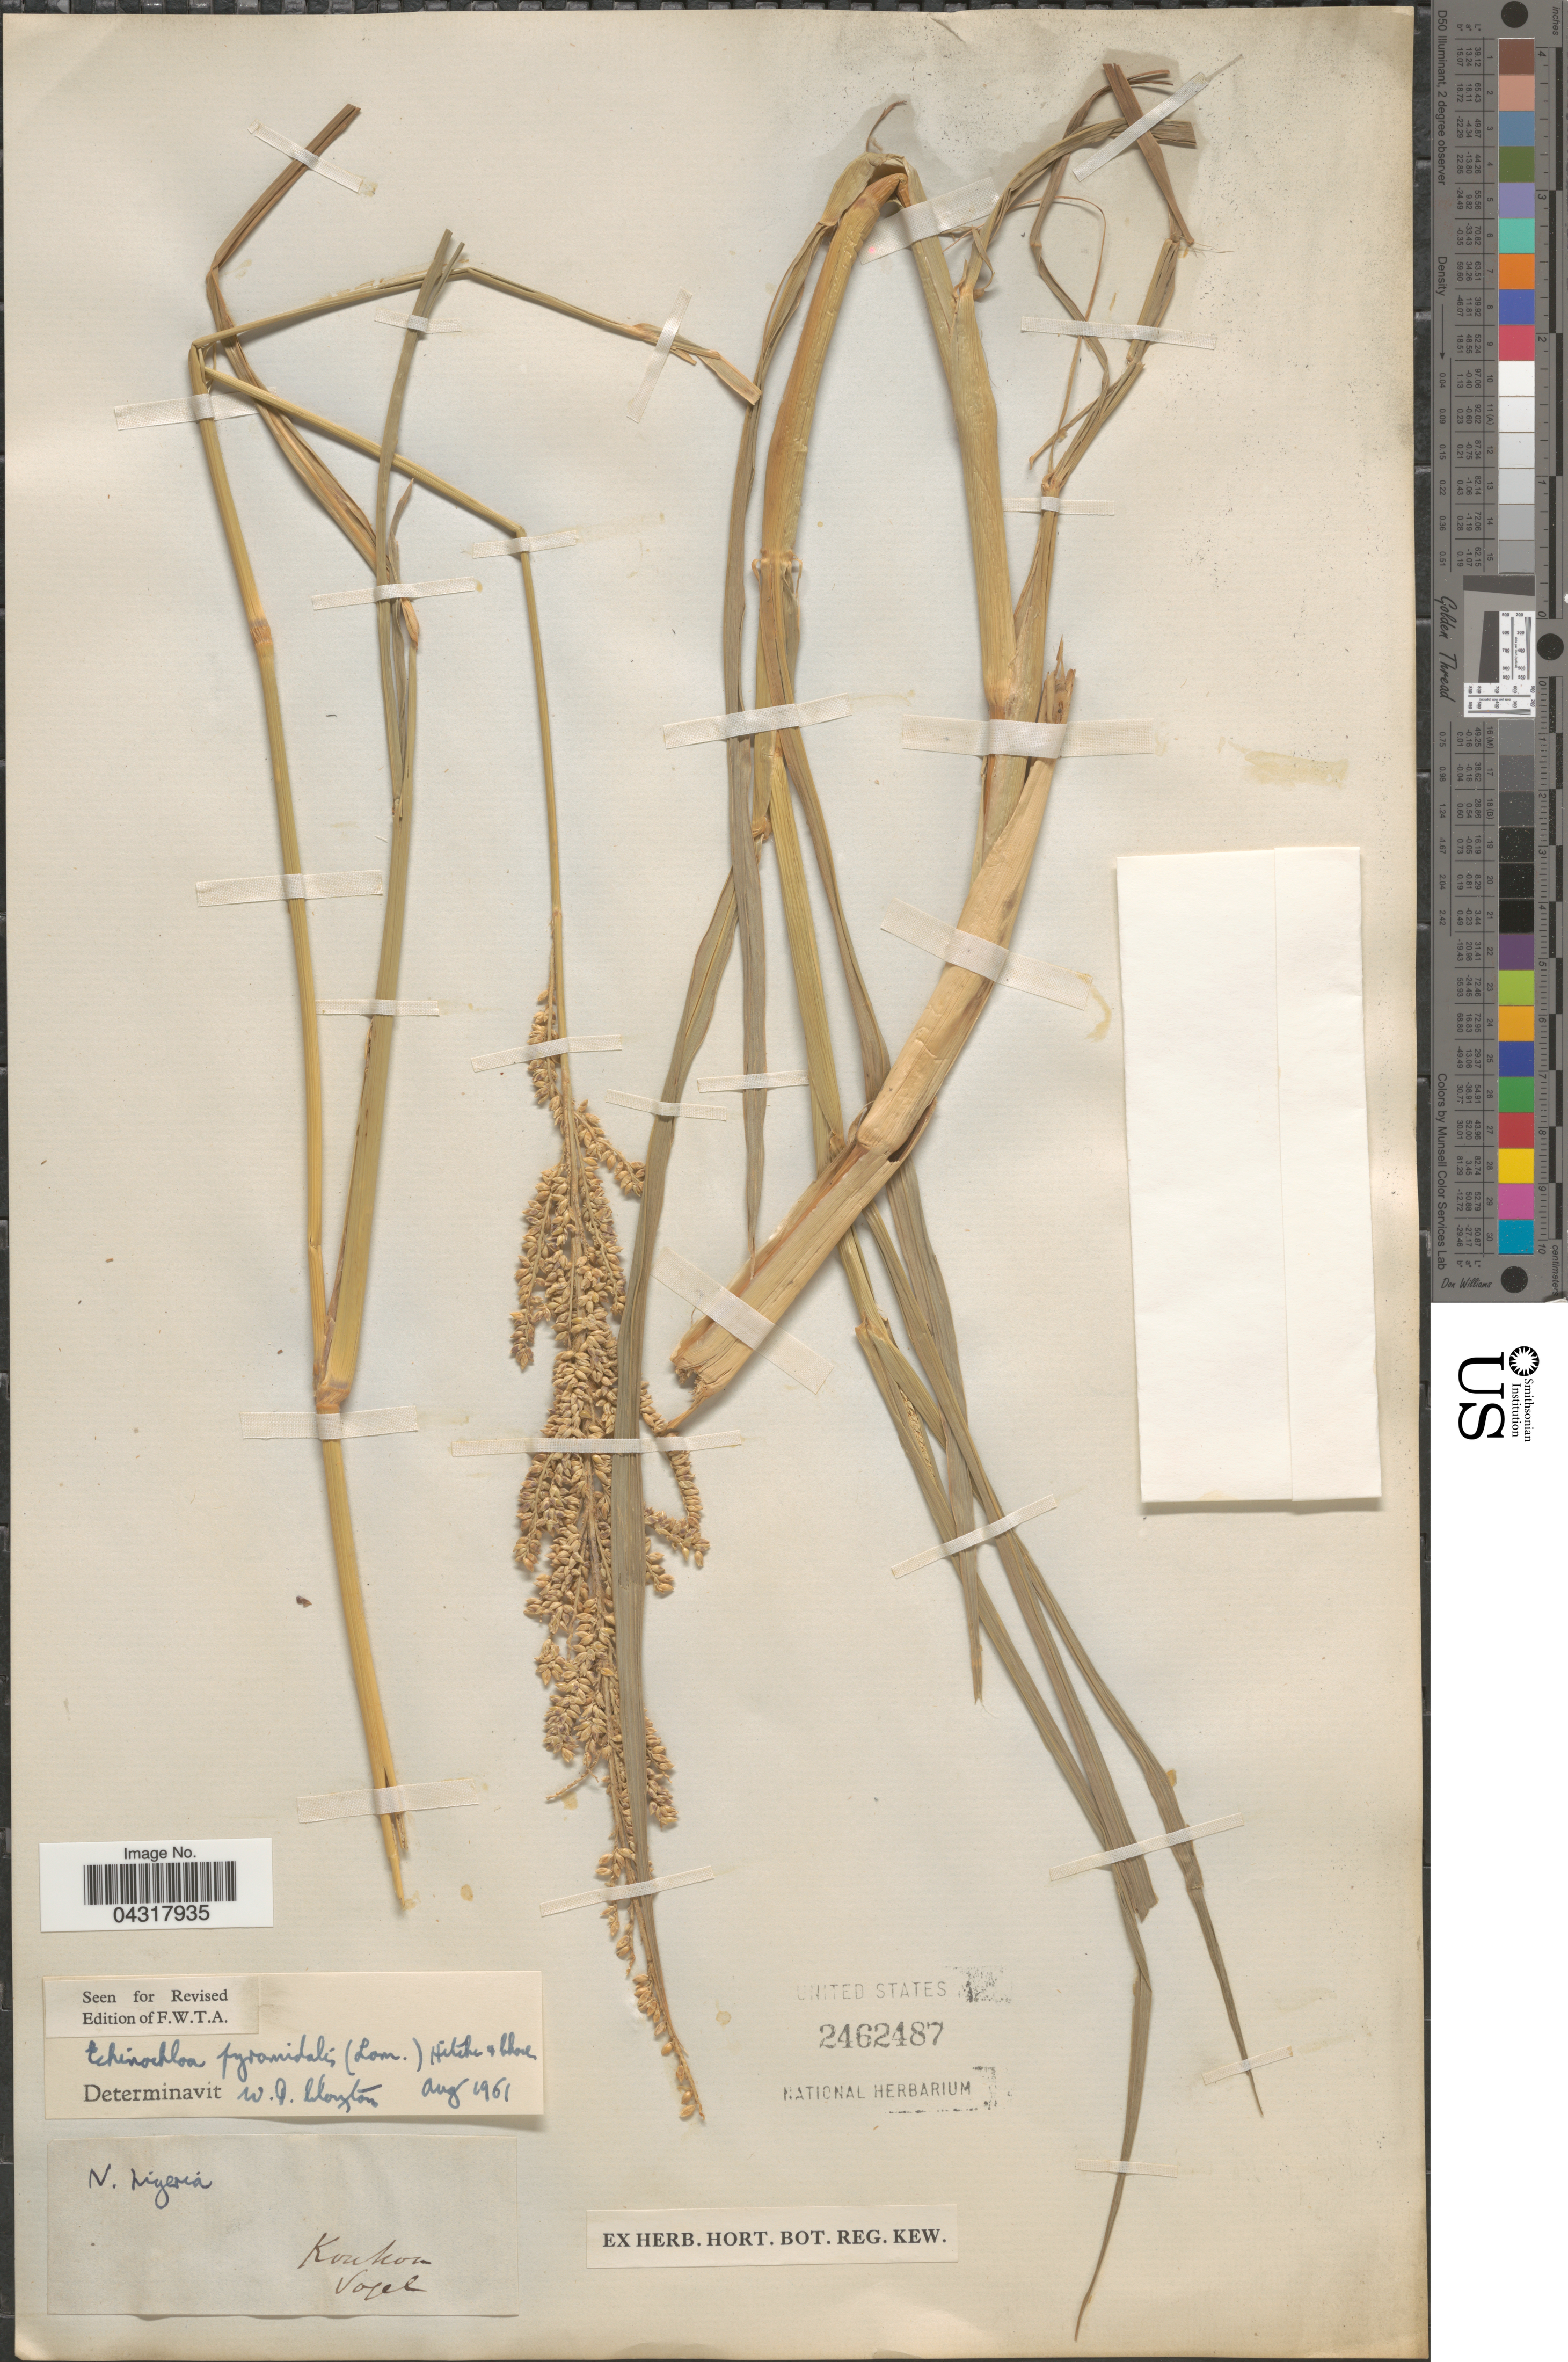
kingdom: Plantae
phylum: Tracheophyta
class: Liliopsida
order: Poales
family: Poaceae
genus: Echinochloa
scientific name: Echinochloa pyramidalis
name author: (Lam.) Hitchc. & Chase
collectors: Vogel, --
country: Nigeria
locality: N. Nigeria. Konkon.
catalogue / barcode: US 2462487